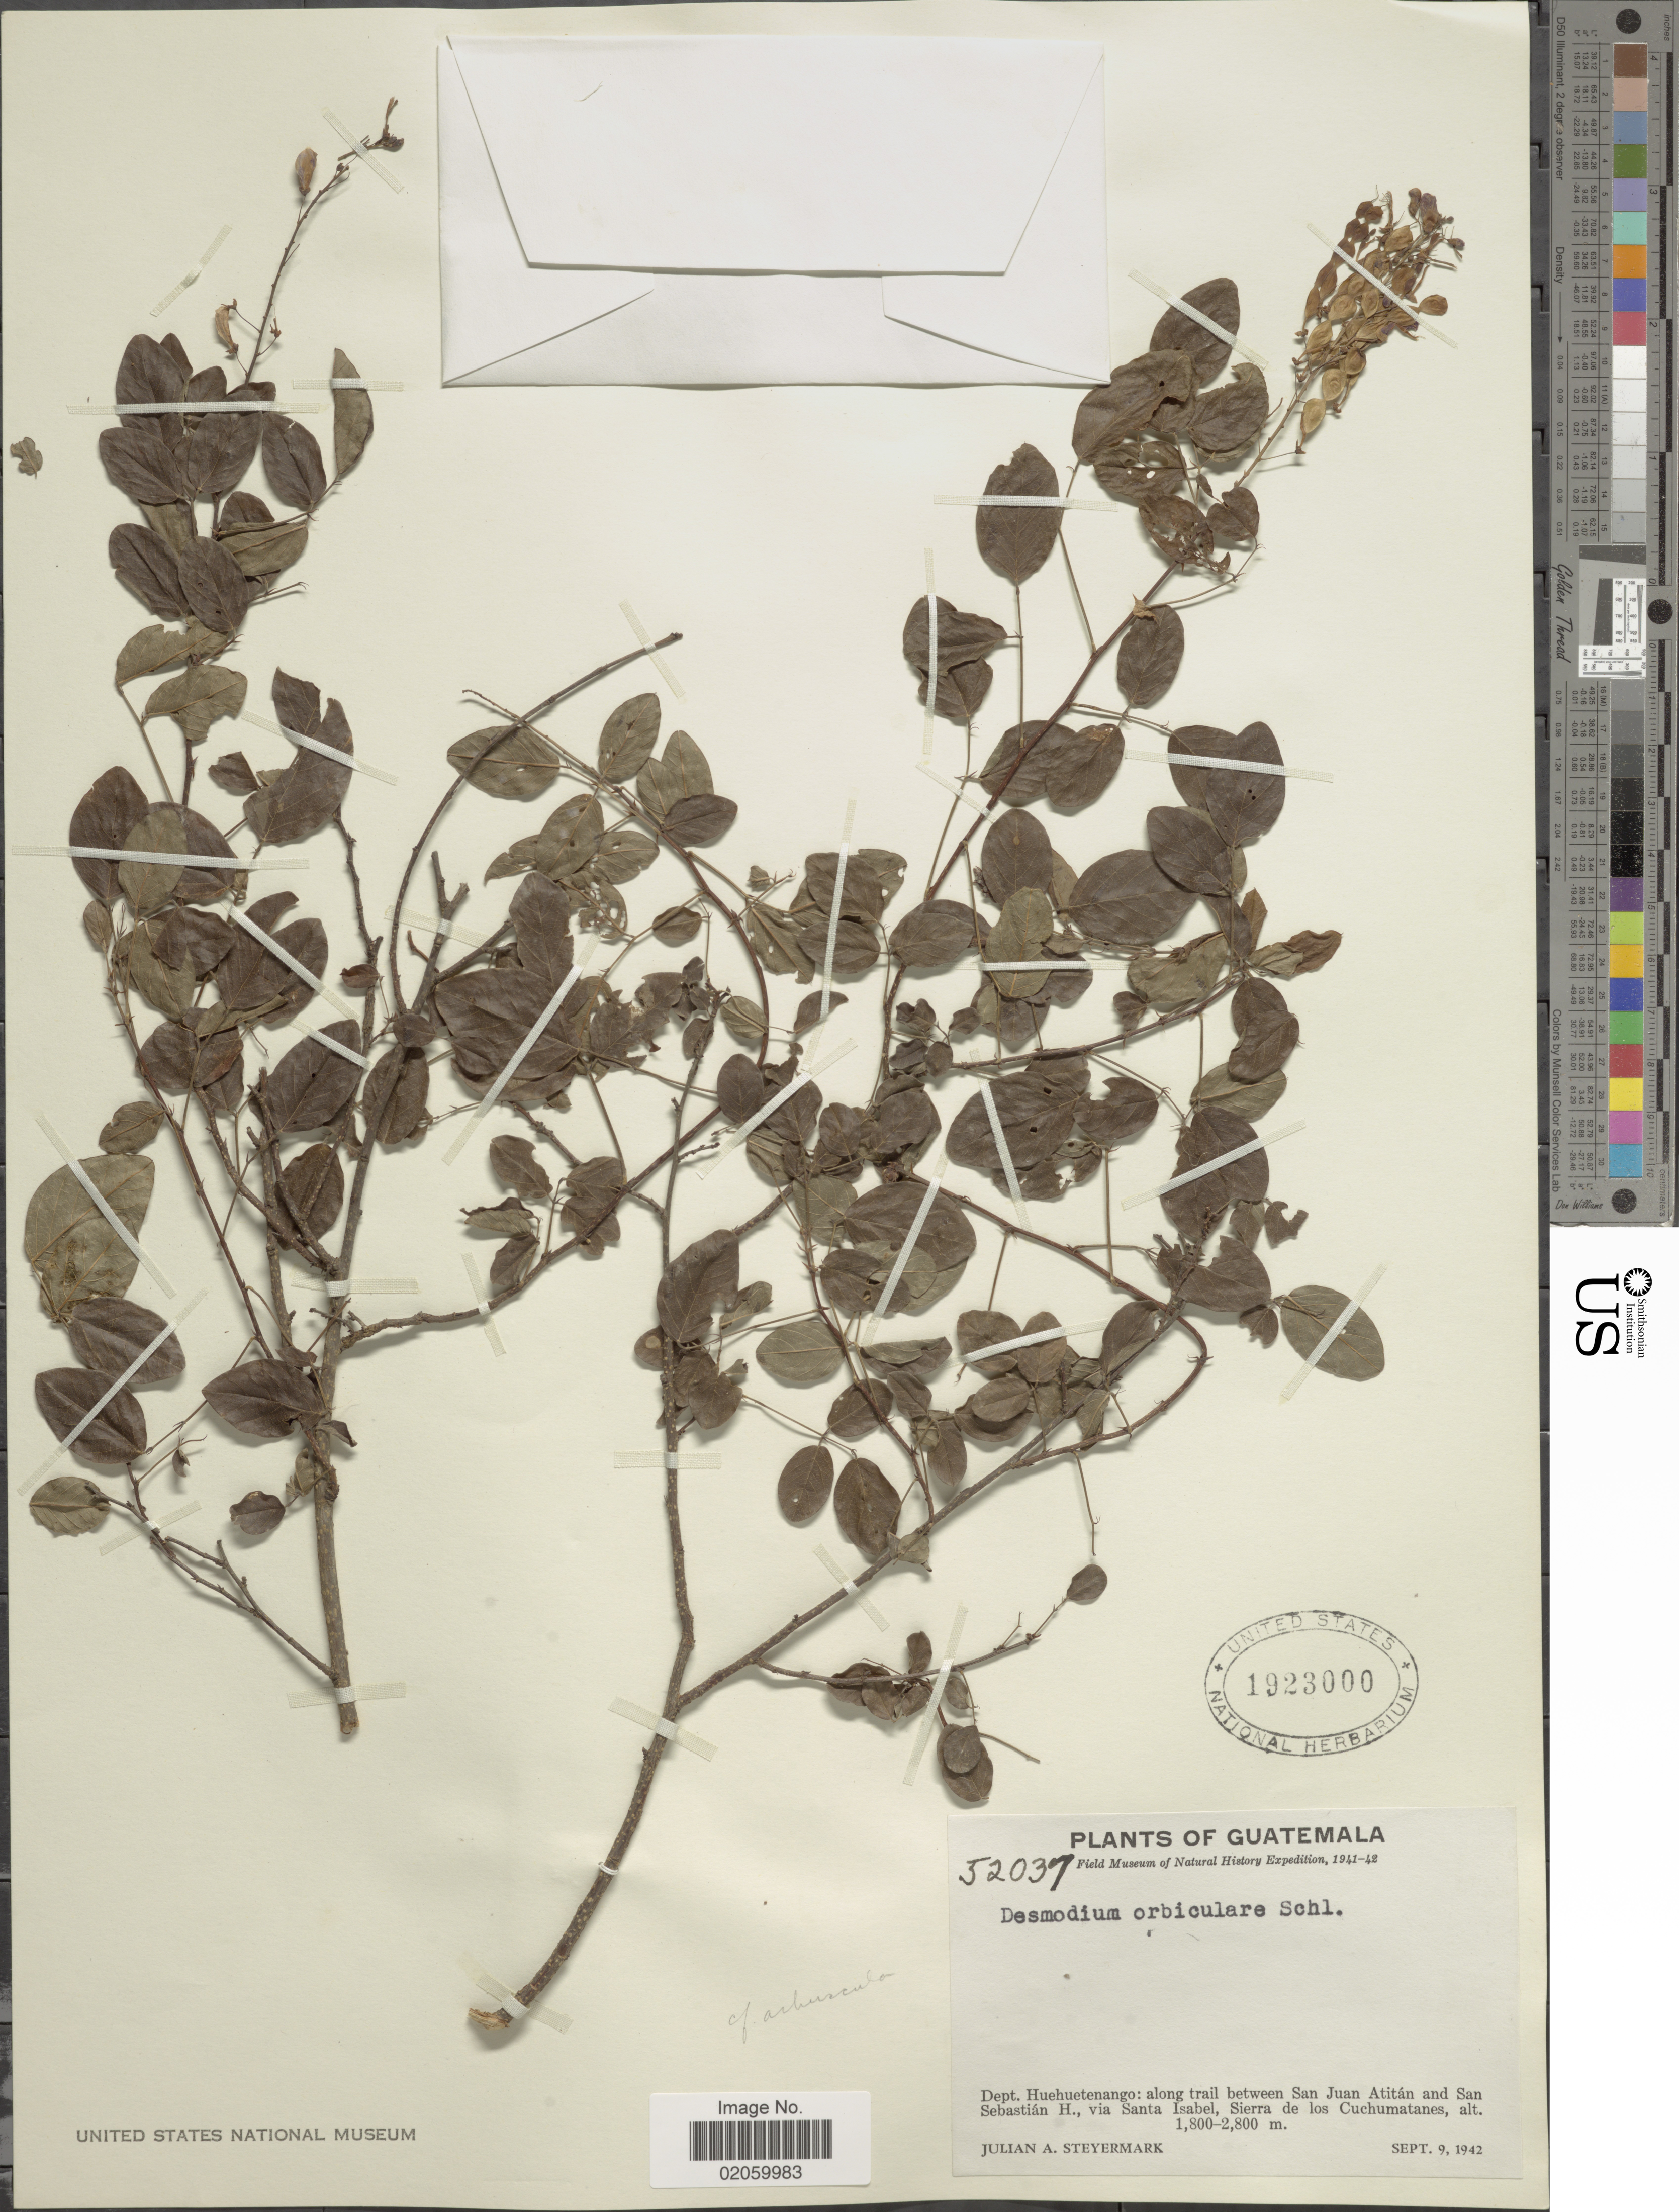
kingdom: Plantae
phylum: Tracheophyta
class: Magnoliopsida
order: Fabales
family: Fabaceae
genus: Desmodium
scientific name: Desmodium orbiculare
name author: Schltdl.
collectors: J. Steyermark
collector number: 52037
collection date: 1942-09-09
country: Guatemala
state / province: Huehuetenango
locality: Along trail between San Juan Atitan and San Sebastian H., via Santa Isabel, Sierra de Loc Cuchumatanes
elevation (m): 1800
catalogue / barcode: US 1923000